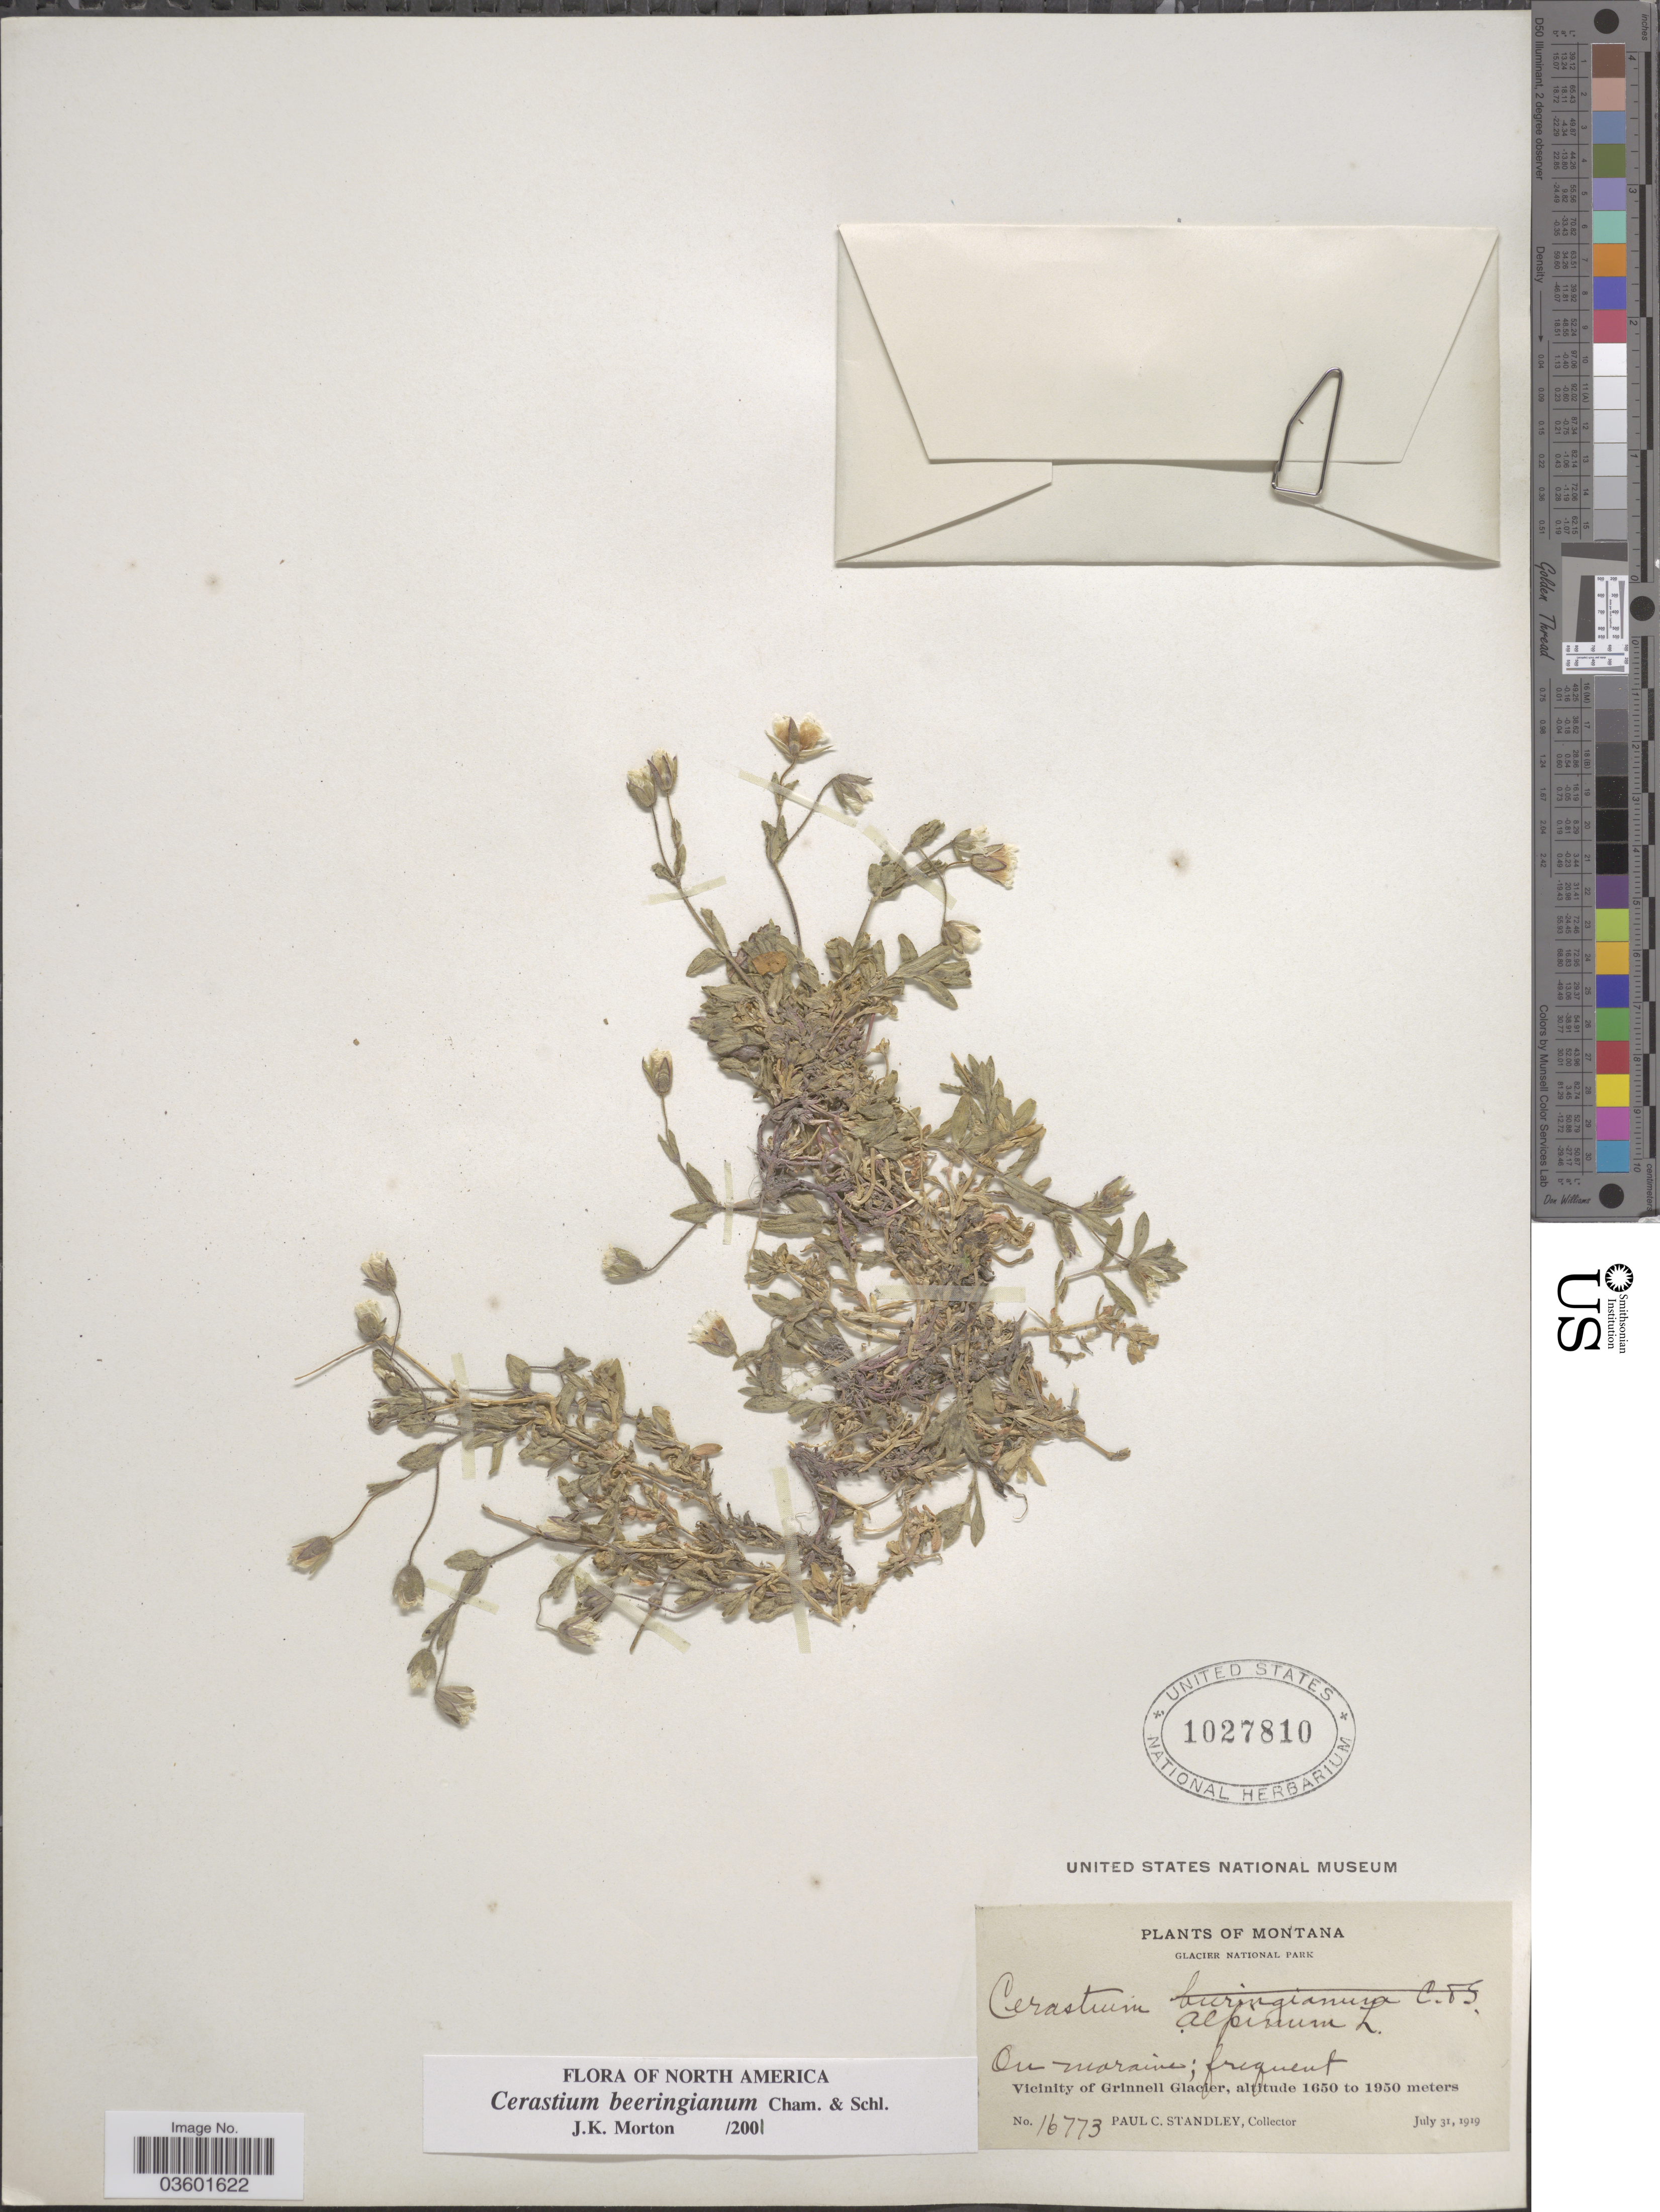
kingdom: Plantae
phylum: Tracheophyta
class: Magnoliopsida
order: Caryophyllales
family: Caryophyllaceae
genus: Cerastium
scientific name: Cerastium beeringianum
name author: Cham. & Schltdl.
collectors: P. C. Standley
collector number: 16773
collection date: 1919-07-31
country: United States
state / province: Montana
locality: Glacier National Park. Vicinity of Grinnell Glacier.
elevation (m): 1650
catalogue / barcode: US 1027810